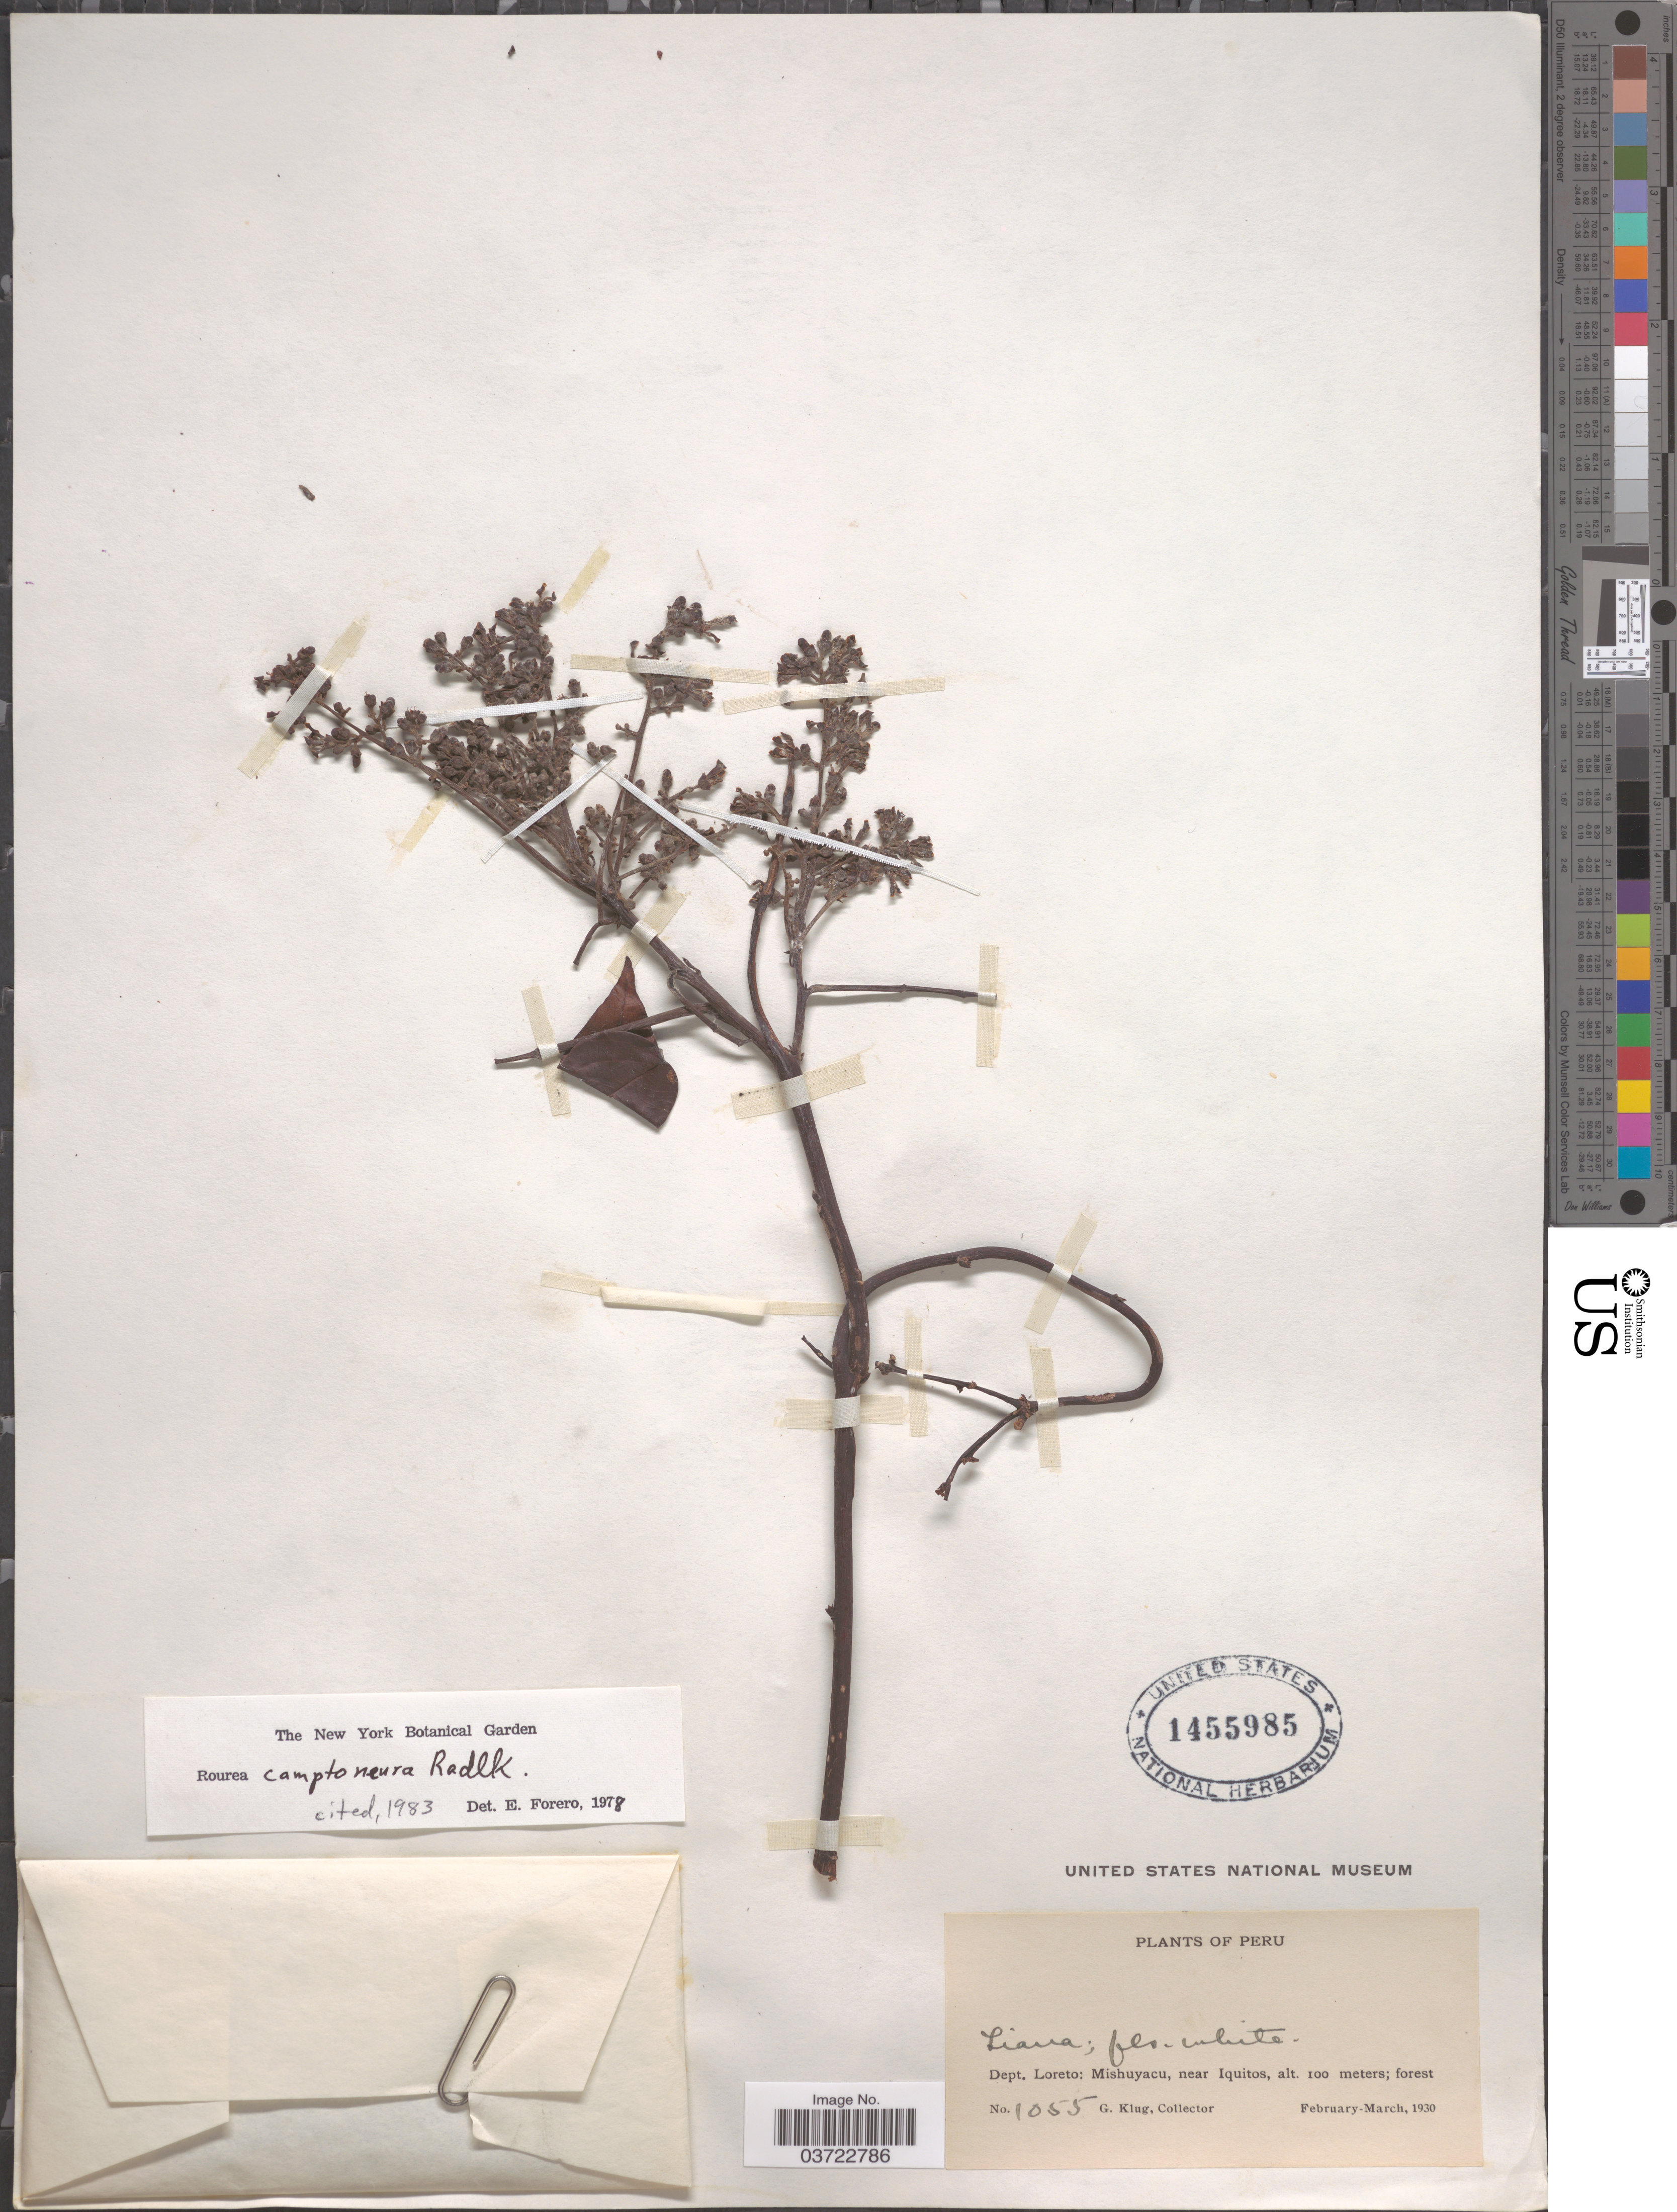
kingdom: Plantae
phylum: Tracheophyta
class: Magnoliopsida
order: Oxalidales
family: Connaraceae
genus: Rourea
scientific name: Rourea camptoneura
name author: Radlk.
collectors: G. Klug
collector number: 1055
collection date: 1930-02/1930-03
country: Peru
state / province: Loreto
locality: Dept. Loreto: Mishuyacu, near Iquitos.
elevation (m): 100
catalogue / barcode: US 1455985